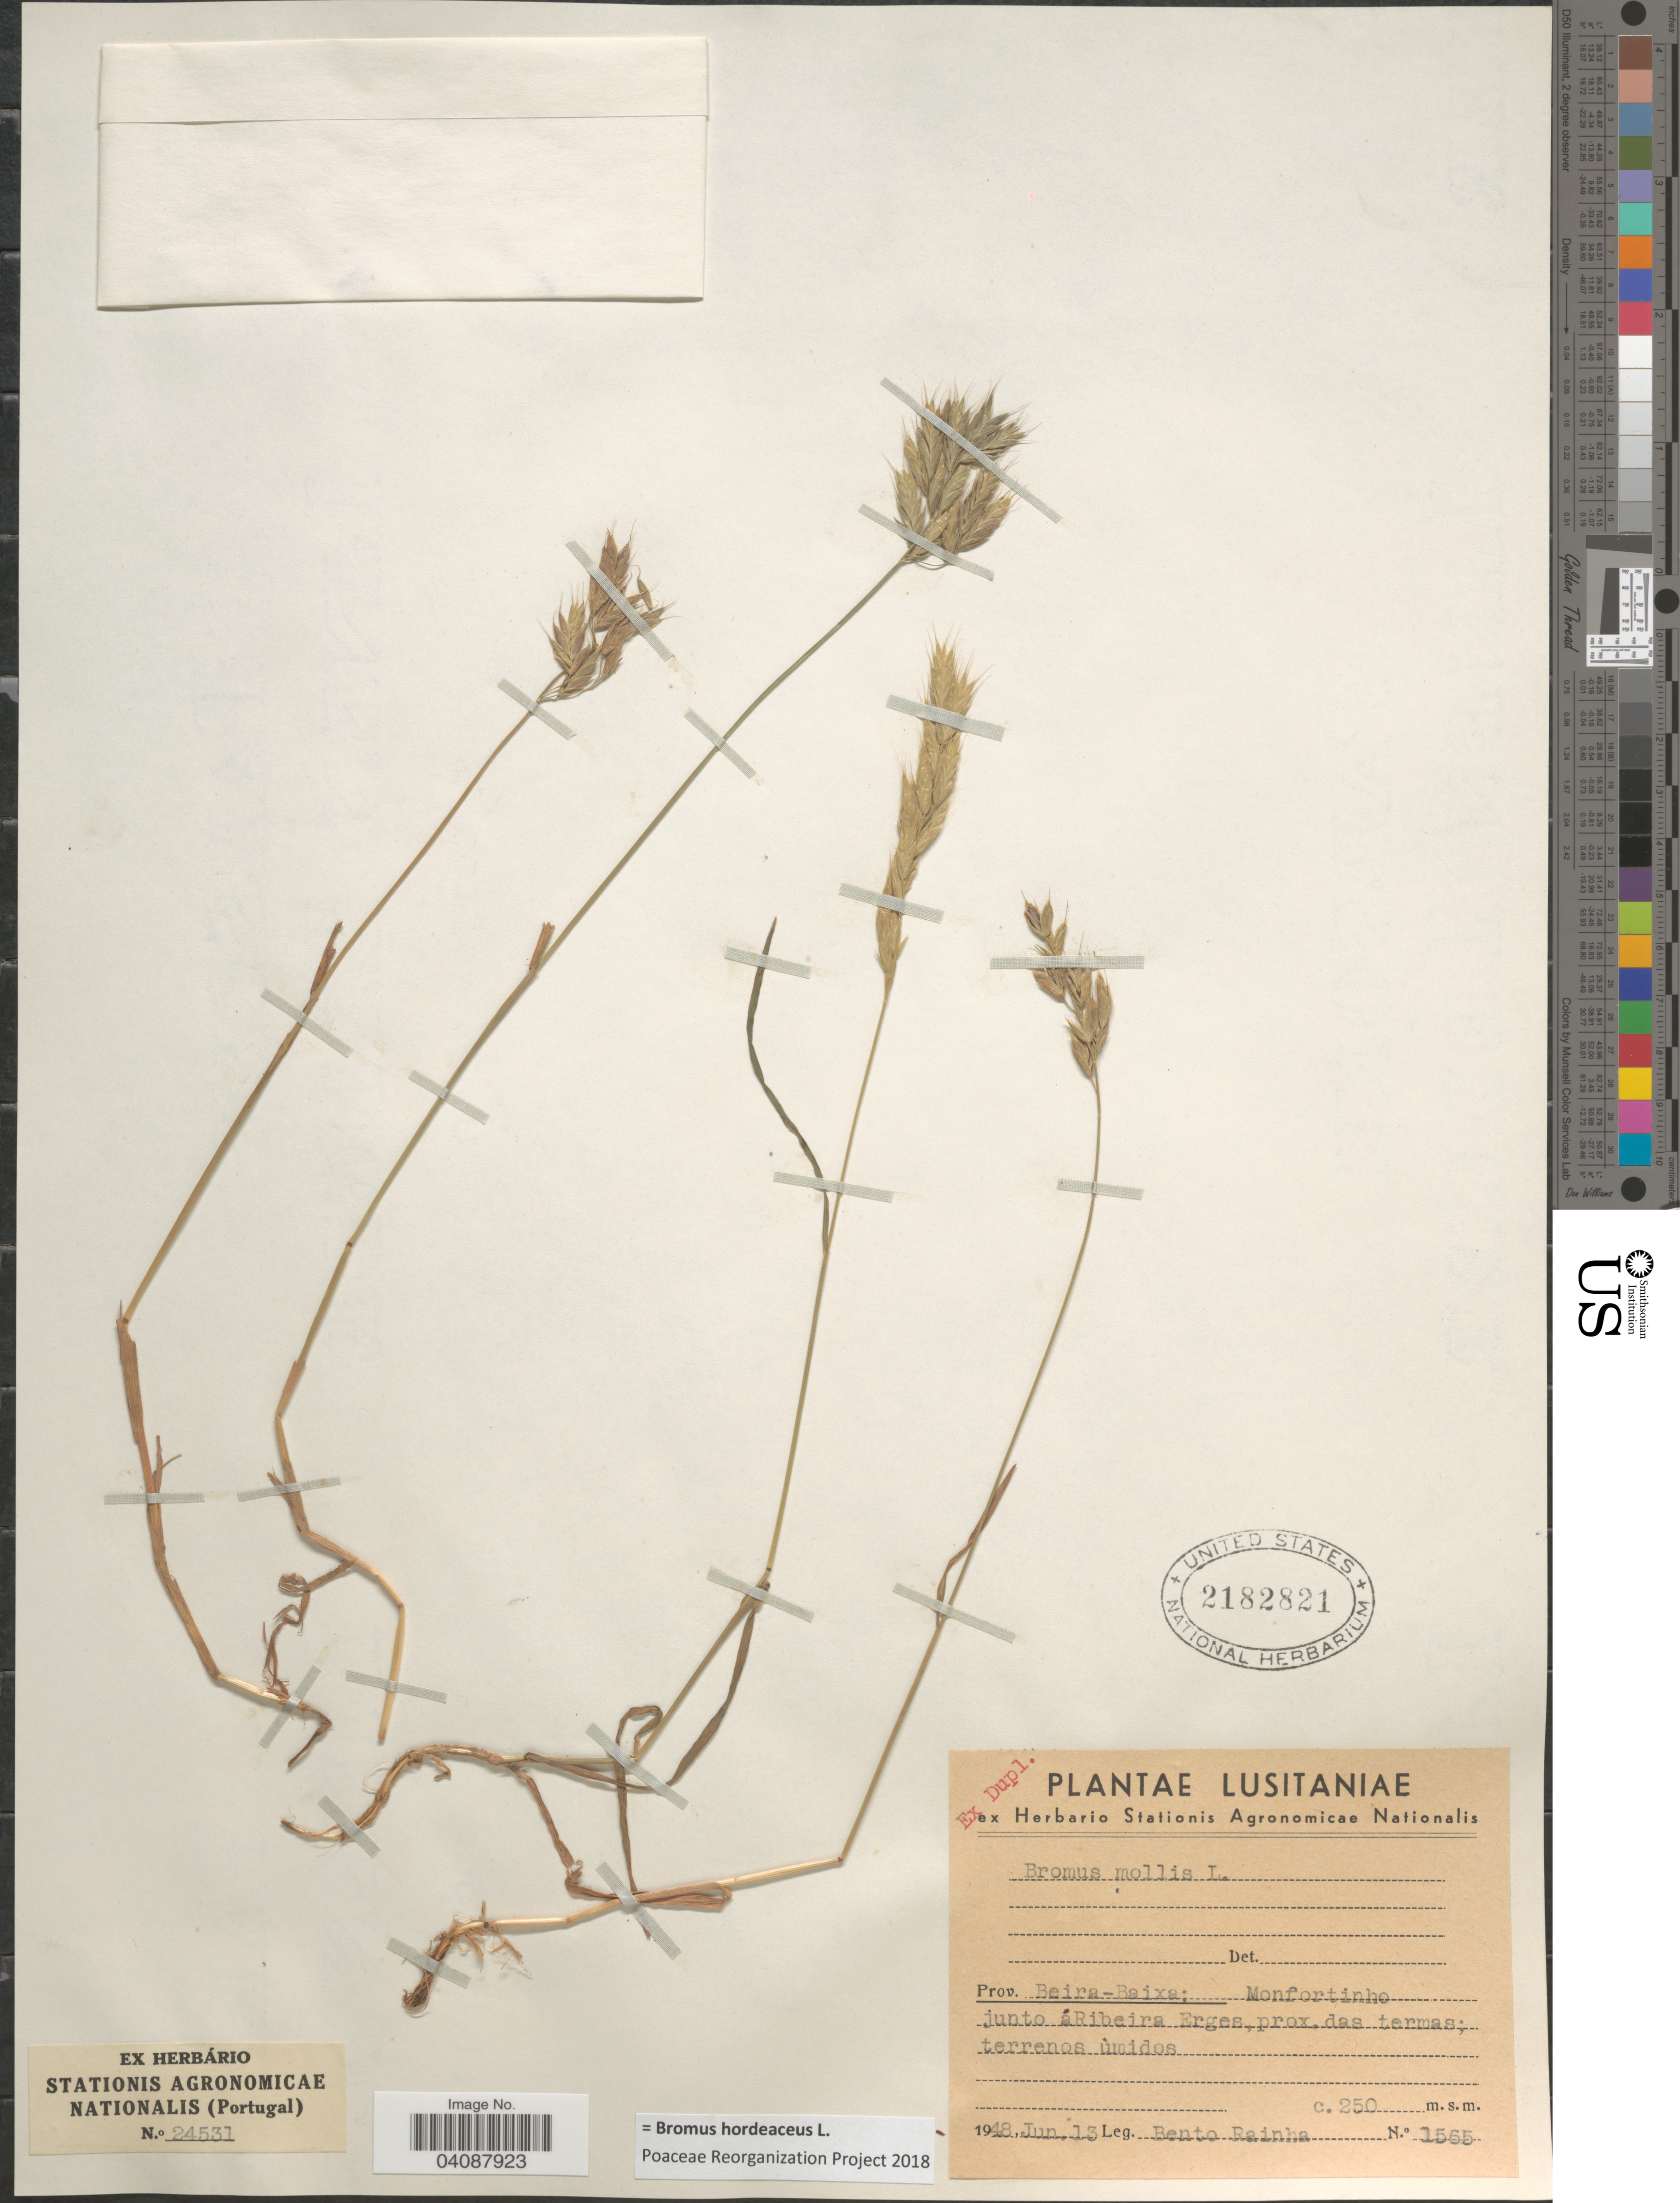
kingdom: Plantae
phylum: Tracheophyta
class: Liliopsida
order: Poales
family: Poaceae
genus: Bromus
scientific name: Bromus hordeaceus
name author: L.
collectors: B. Rainha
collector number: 1565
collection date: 1948-06-13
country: Portugal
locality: Lusitaniae. Prov. Beira-Baixa: Monfortinho junto á Ribeira Erges, prox. das termas; terrenos ùmidos.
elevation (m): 250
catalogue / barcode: US 2182821